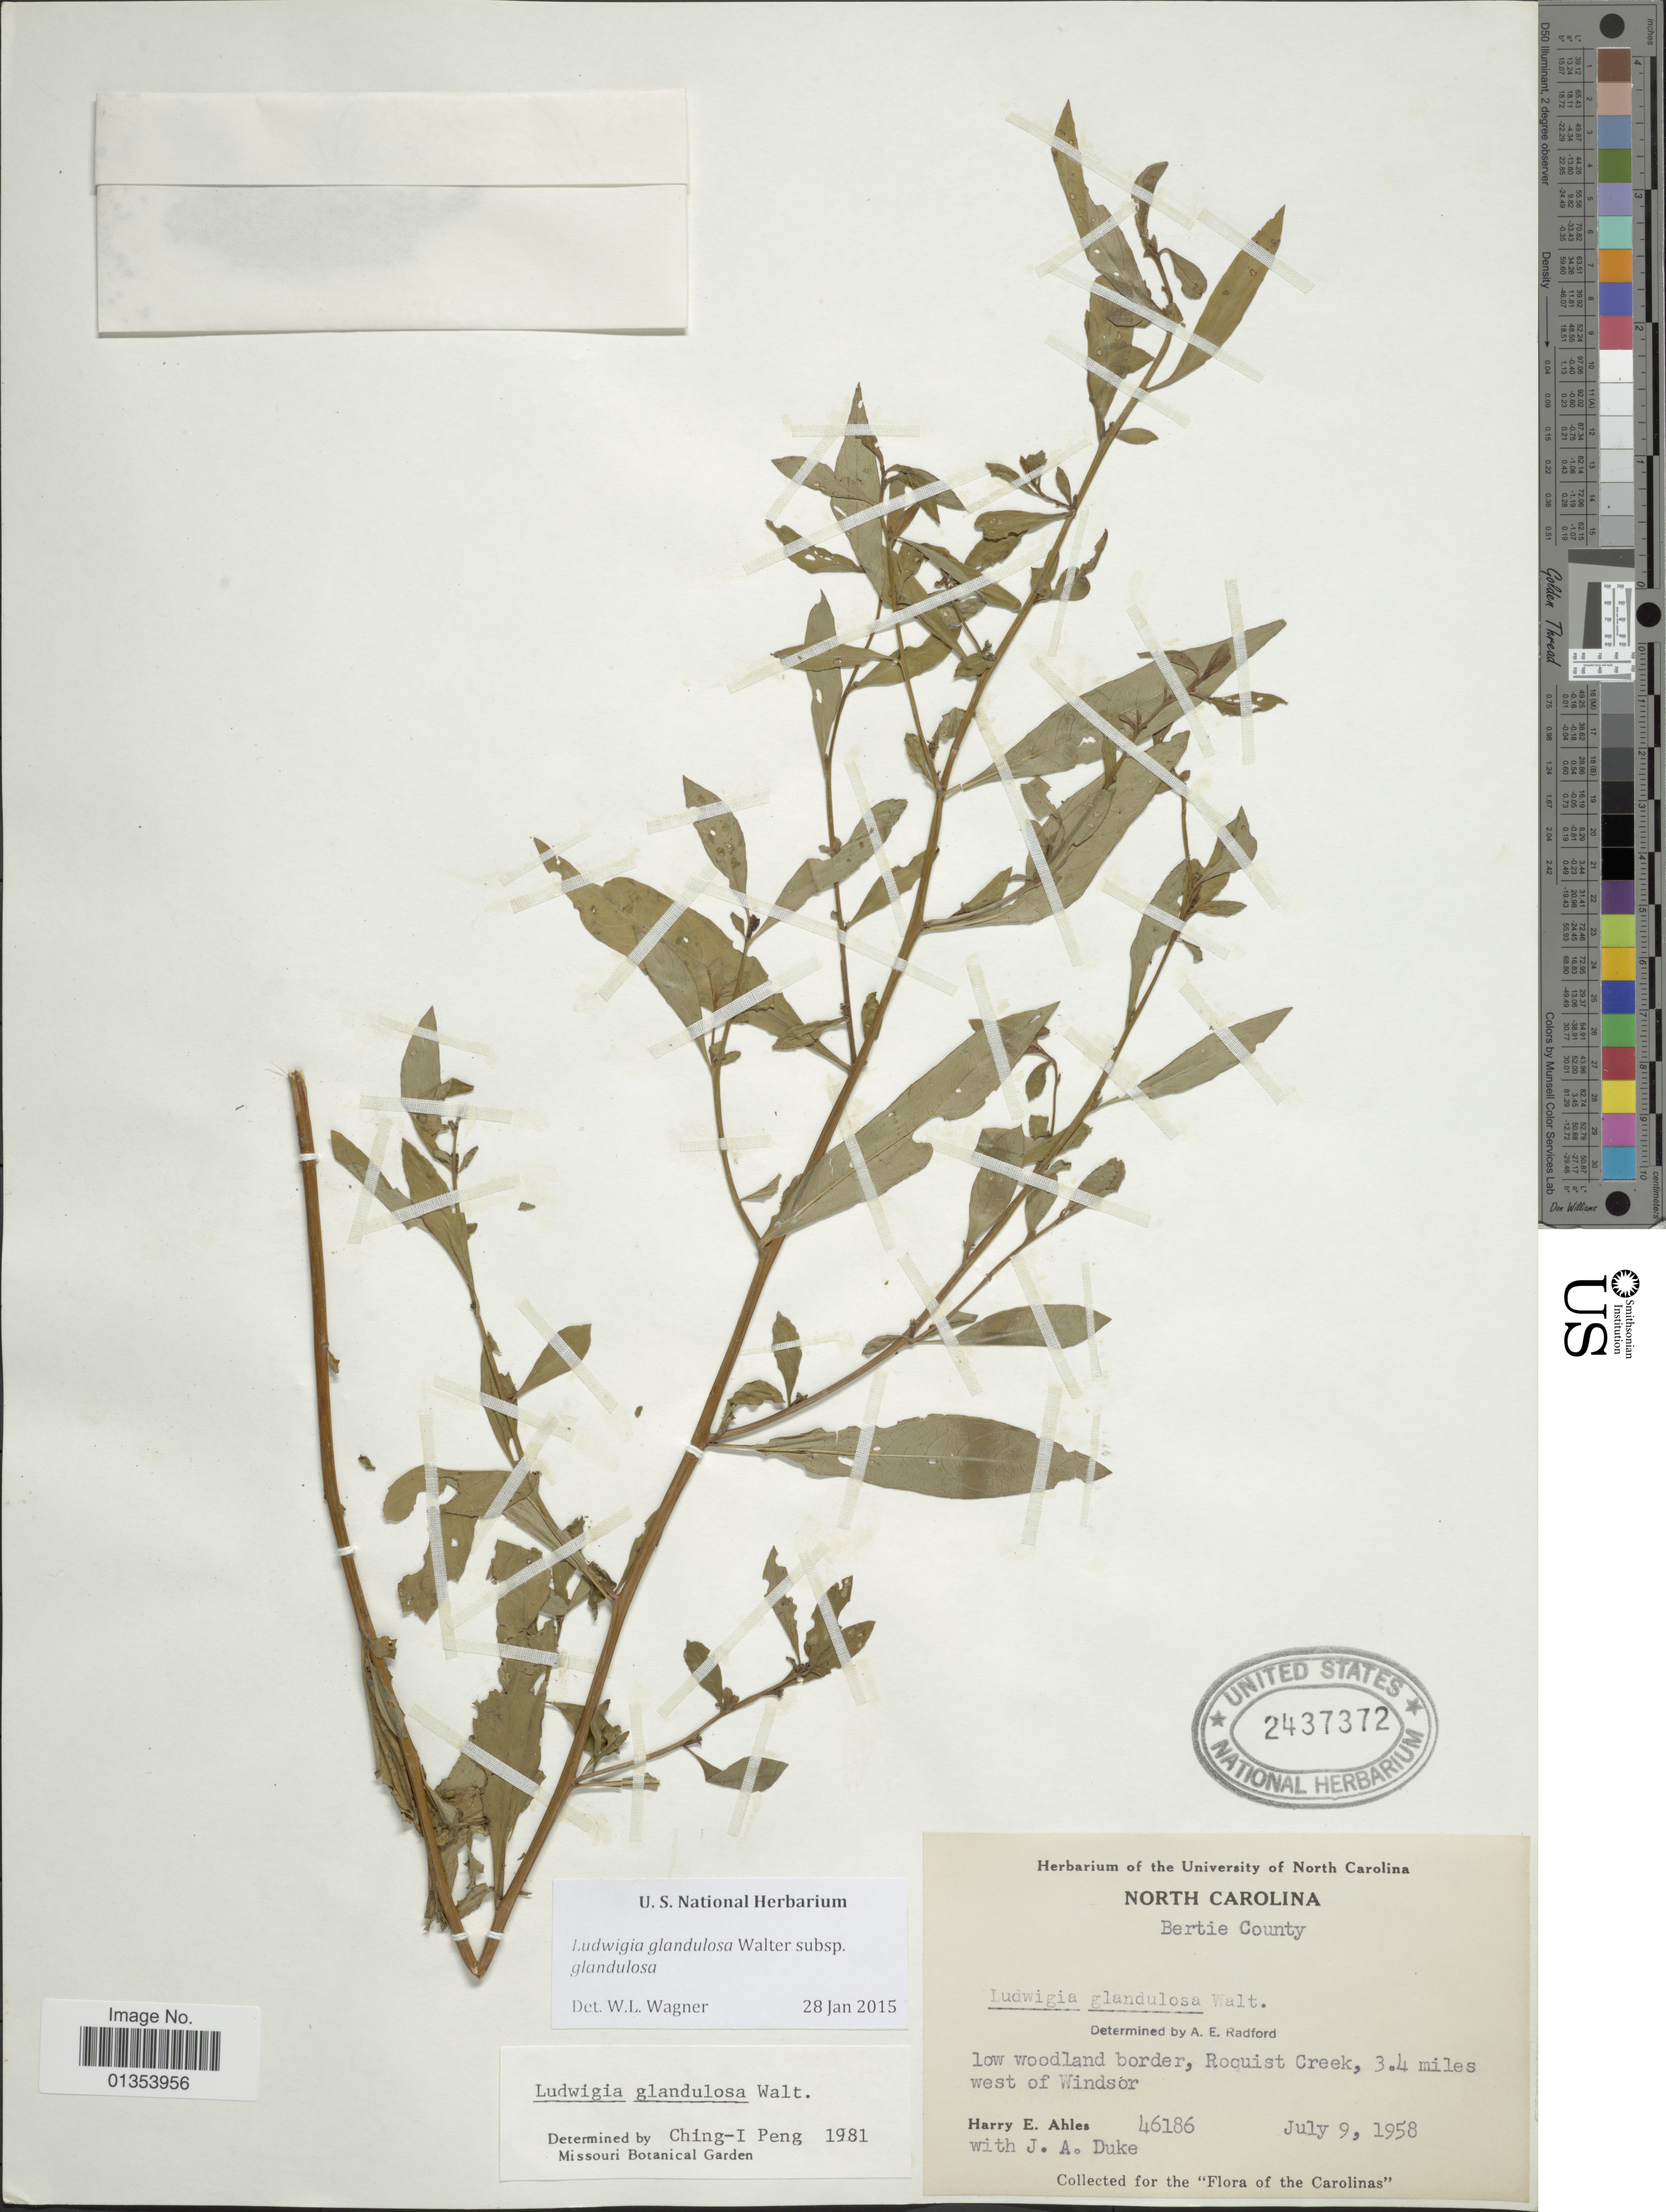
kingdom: Plantae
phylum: Tracheophyta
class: Magnoliopsida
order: Myrtales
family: Onagraceae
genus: Ludwigia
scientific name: Ludwigia glandulosa subsp. glandulosa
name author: Walter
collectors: H. E. Ahles & J. A. Duke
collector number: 46186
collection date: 1958-07-09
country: United States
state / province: North Carolina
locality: Bertie County, Roquist Creek, 3.4 miles west of Windsor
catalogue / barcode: US 2437372